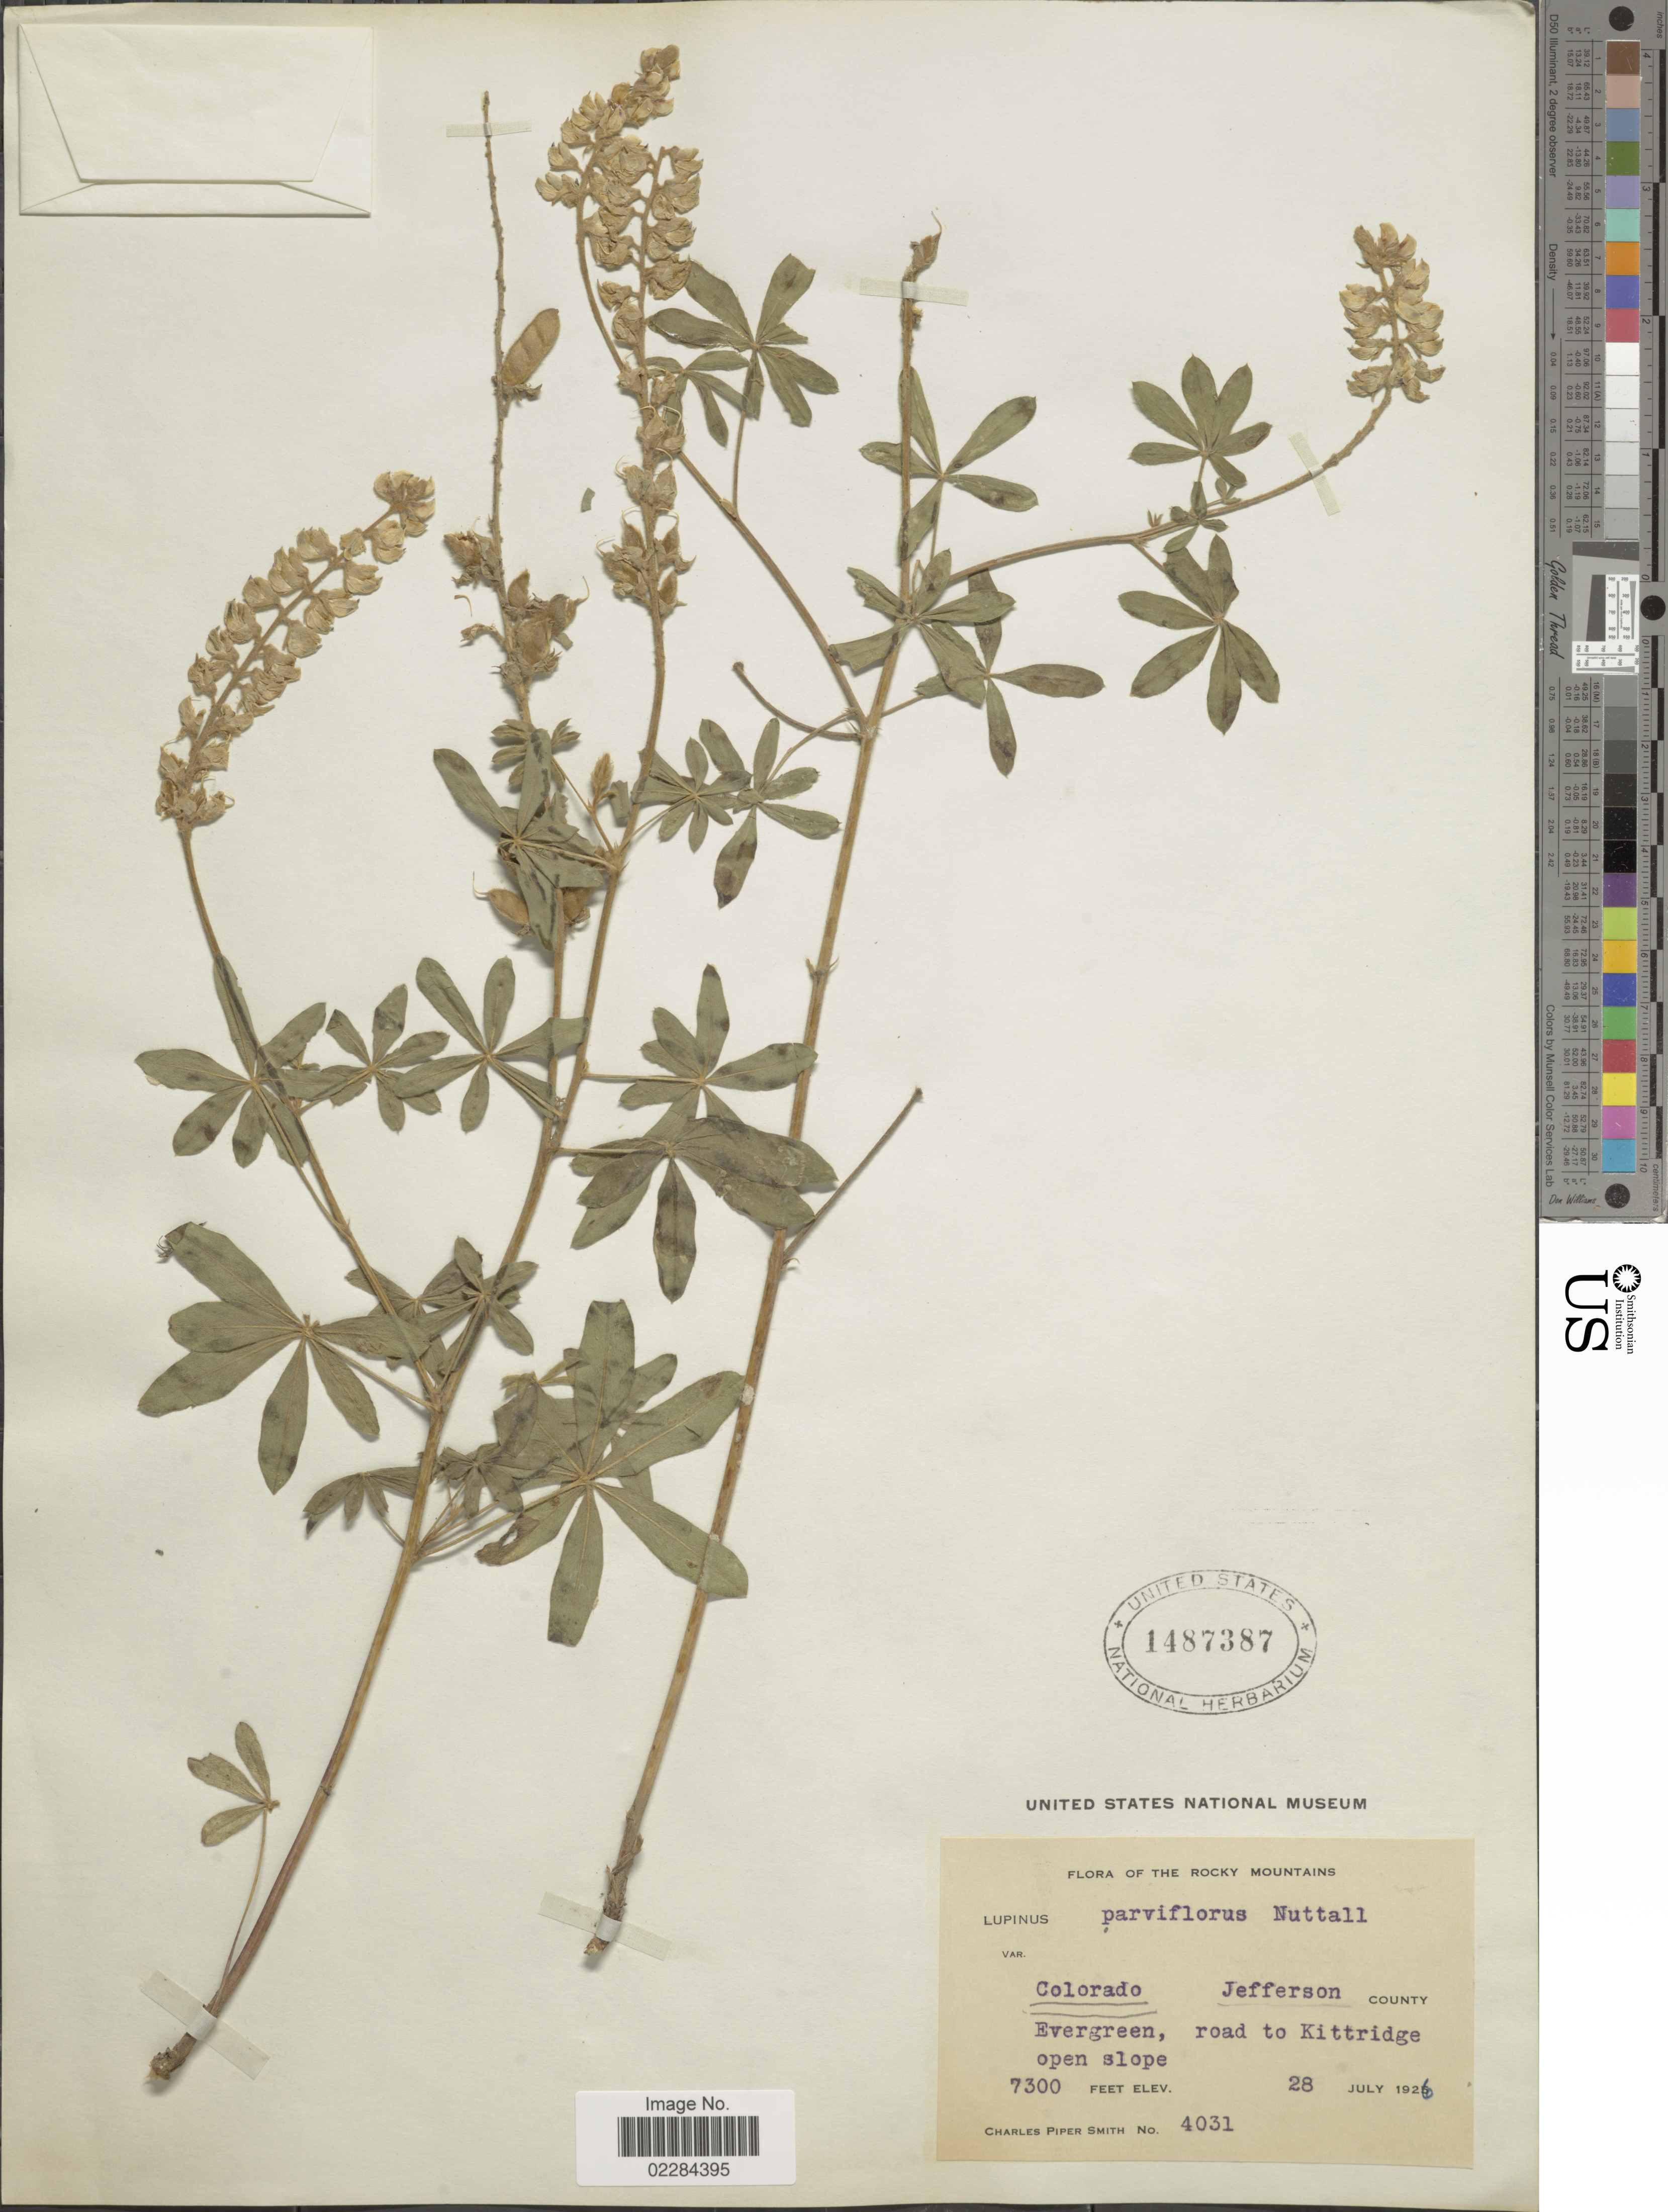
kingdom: Plantae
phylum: Tracheophyta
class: Magnoliopsida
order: Fabales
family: Fabaceae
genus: Lupinus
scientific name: Lupinus argenteus var. parviflorus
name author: (Nutt. ex Hook. & Arn.) C.L. Hitchc.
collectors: C. P. Smith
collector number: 4031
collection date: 1926-07-28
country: United States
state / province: Colorado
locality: The Rocky Mountains. Jefferson County. Evergreen, road to Kittridge.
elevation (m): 2225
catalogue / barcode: US 1487387